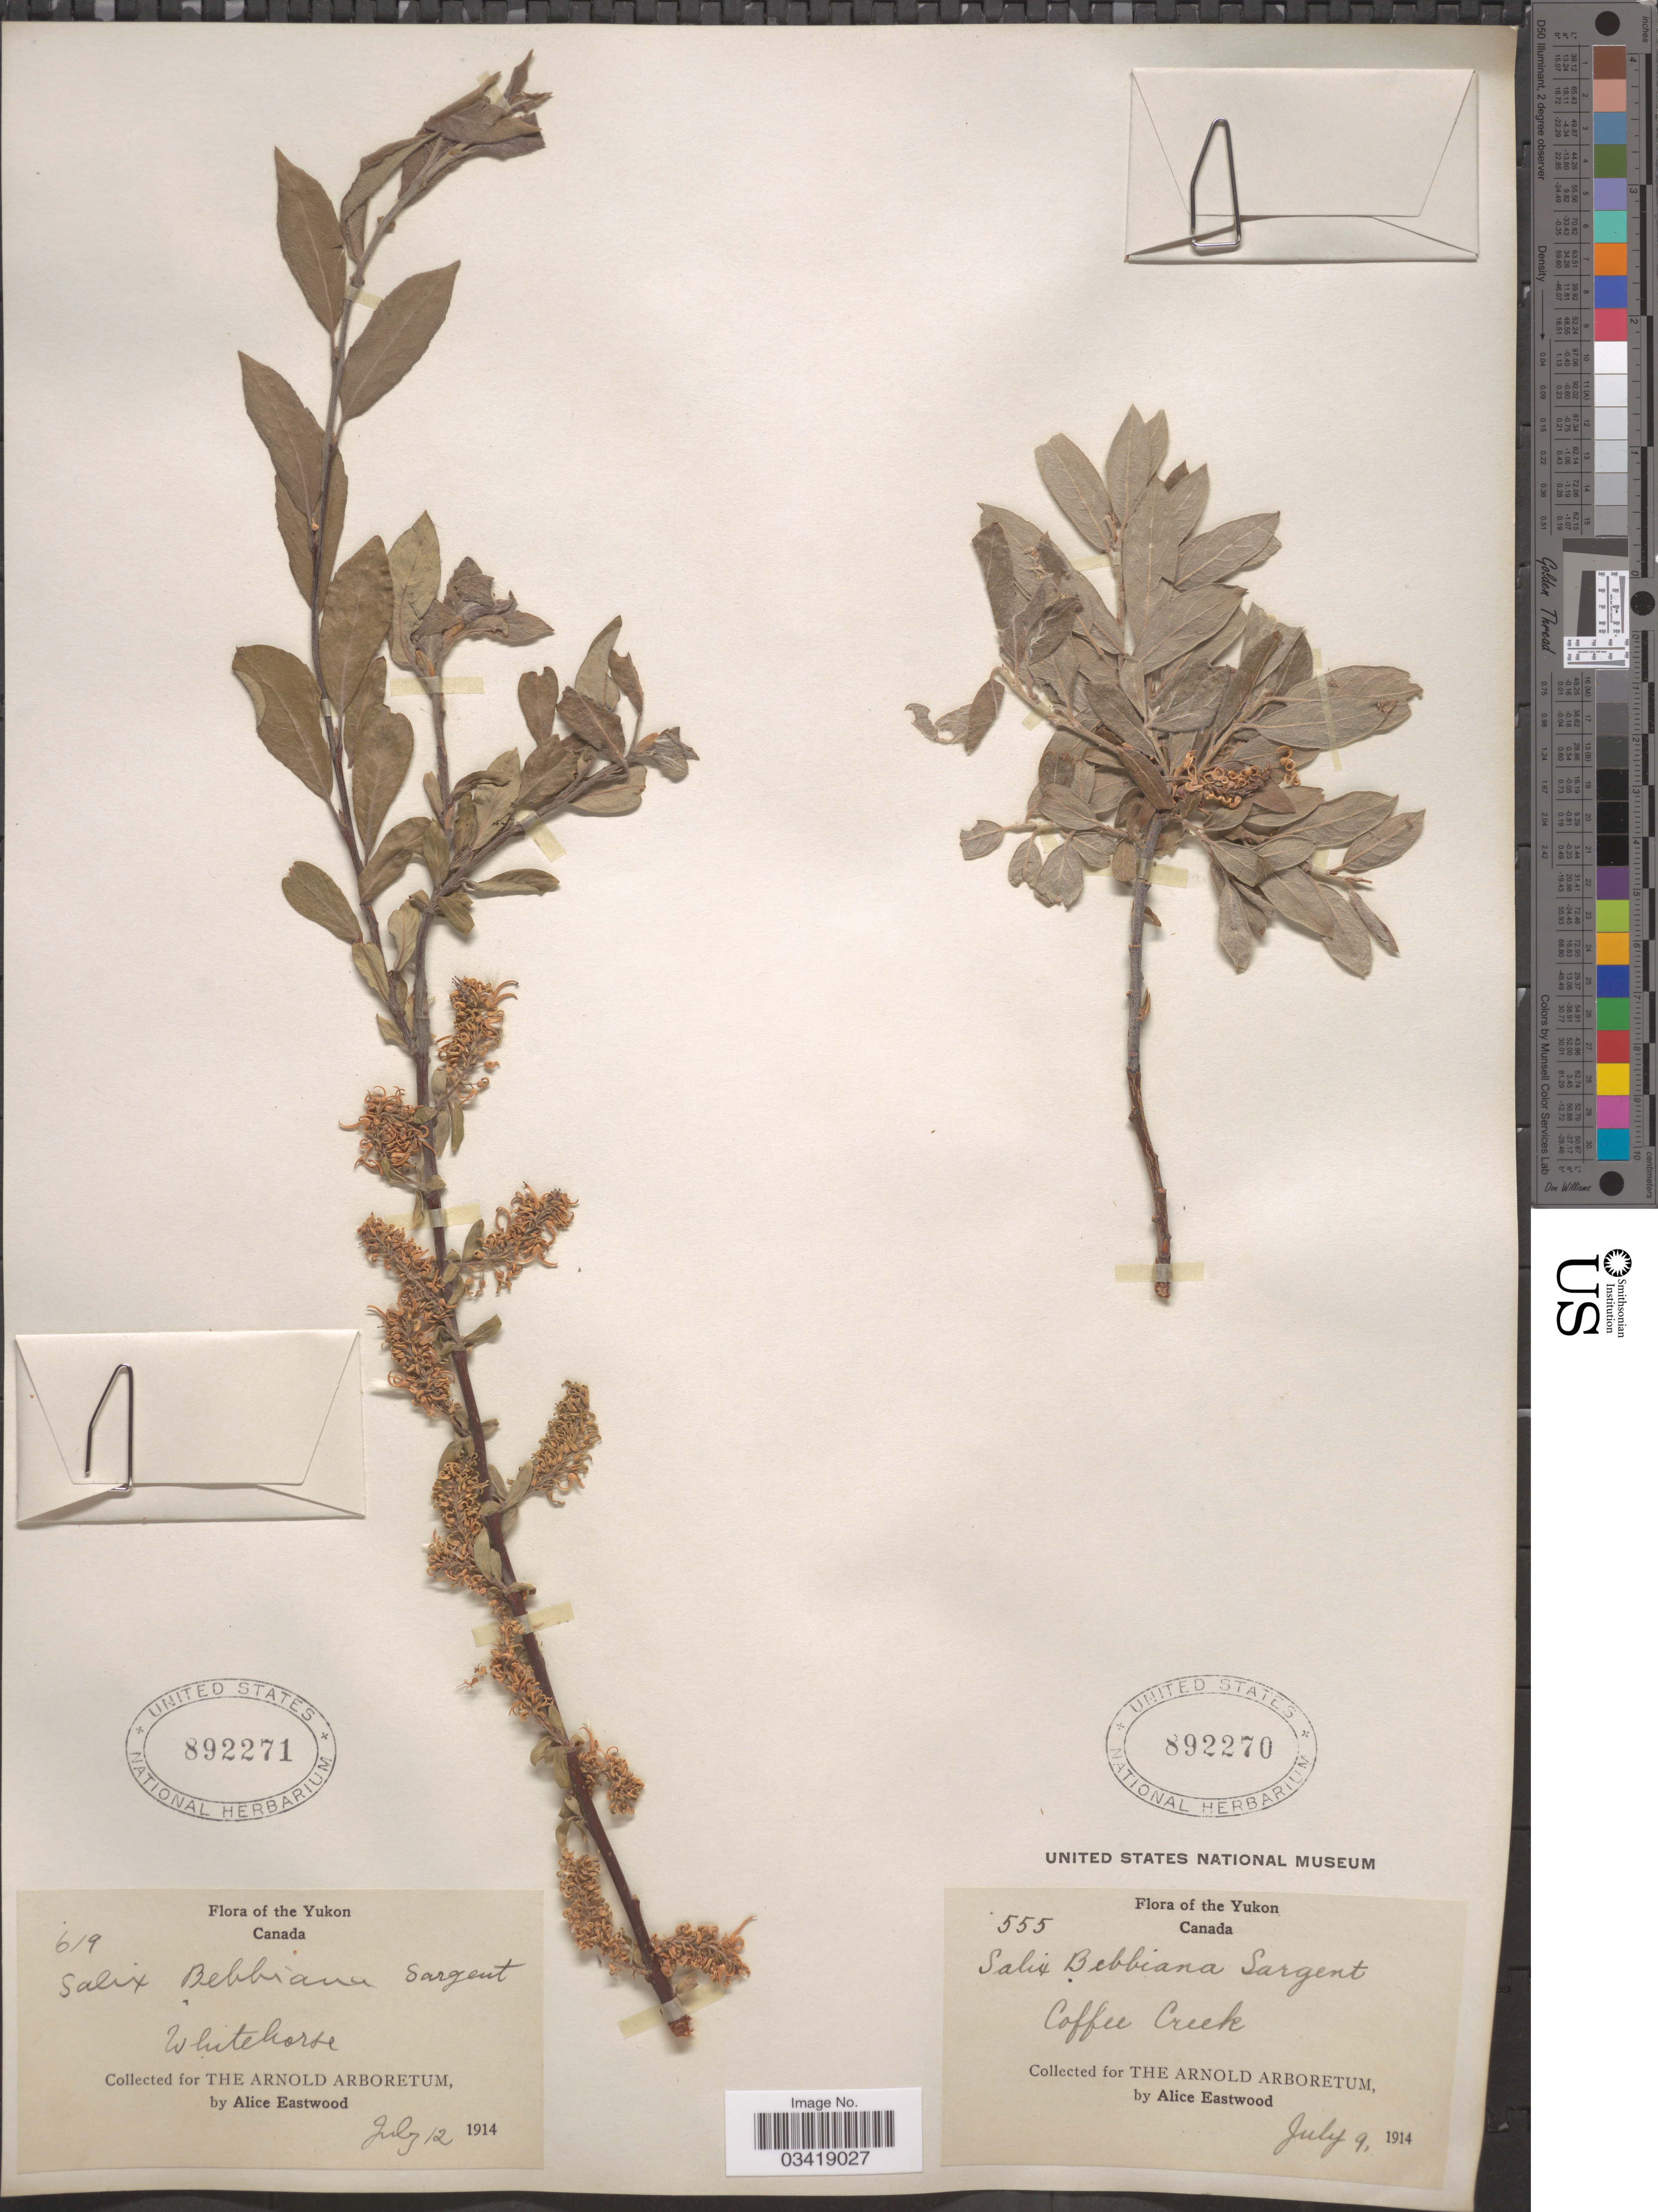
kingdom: Plantae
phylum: Tracheophyta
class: Magnoliopsida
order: Malpighiales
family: Salicaceae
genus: Salix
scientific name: Salix bebbiana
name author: Sarg.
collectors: A. Eastwood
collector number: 619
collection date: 1914-07-12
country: Canada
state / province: Yukon Territory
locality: Yukon. Whitehorse.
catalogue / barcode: US 892271-2